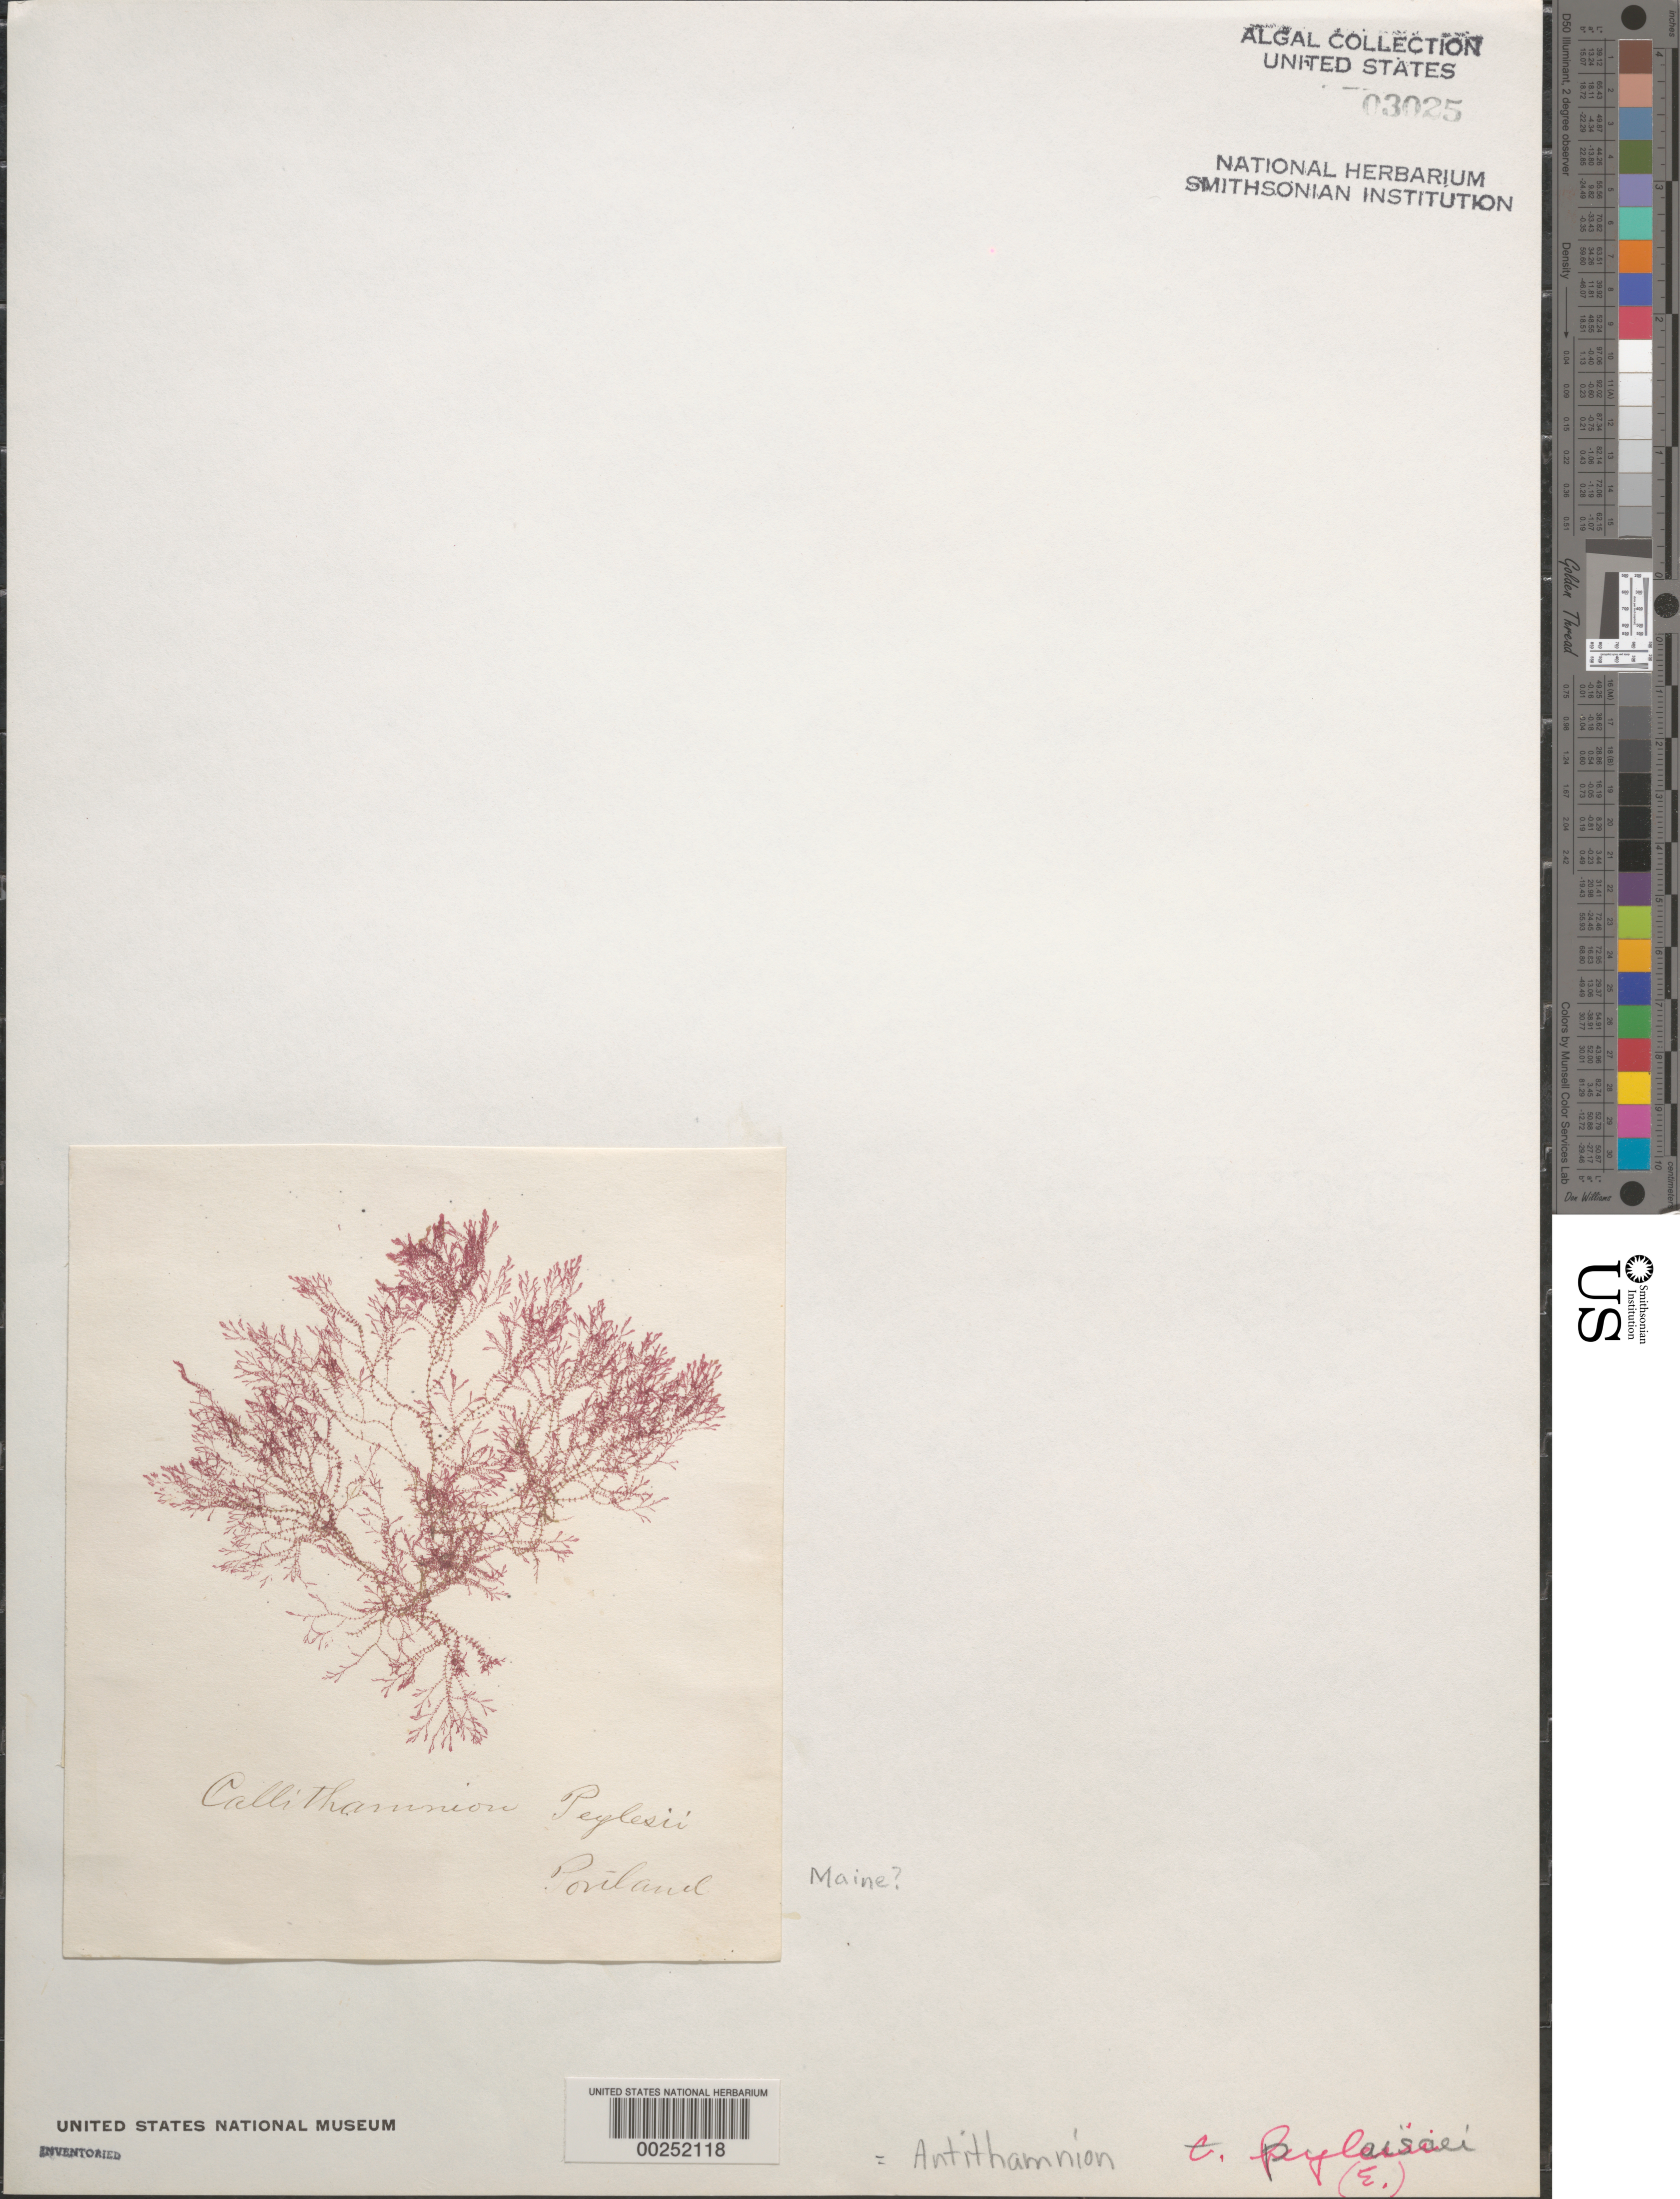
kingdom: Plantae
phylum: Rhodophyta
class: Florideophyceae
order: Ceramiales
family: Ceramiaceae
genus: Scagelia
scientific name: Scagelia pylaisaei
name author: (Montagne) M.J. Wynne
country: United States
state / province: Maine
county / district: Cumberland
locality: Portland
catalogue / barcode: US 3025